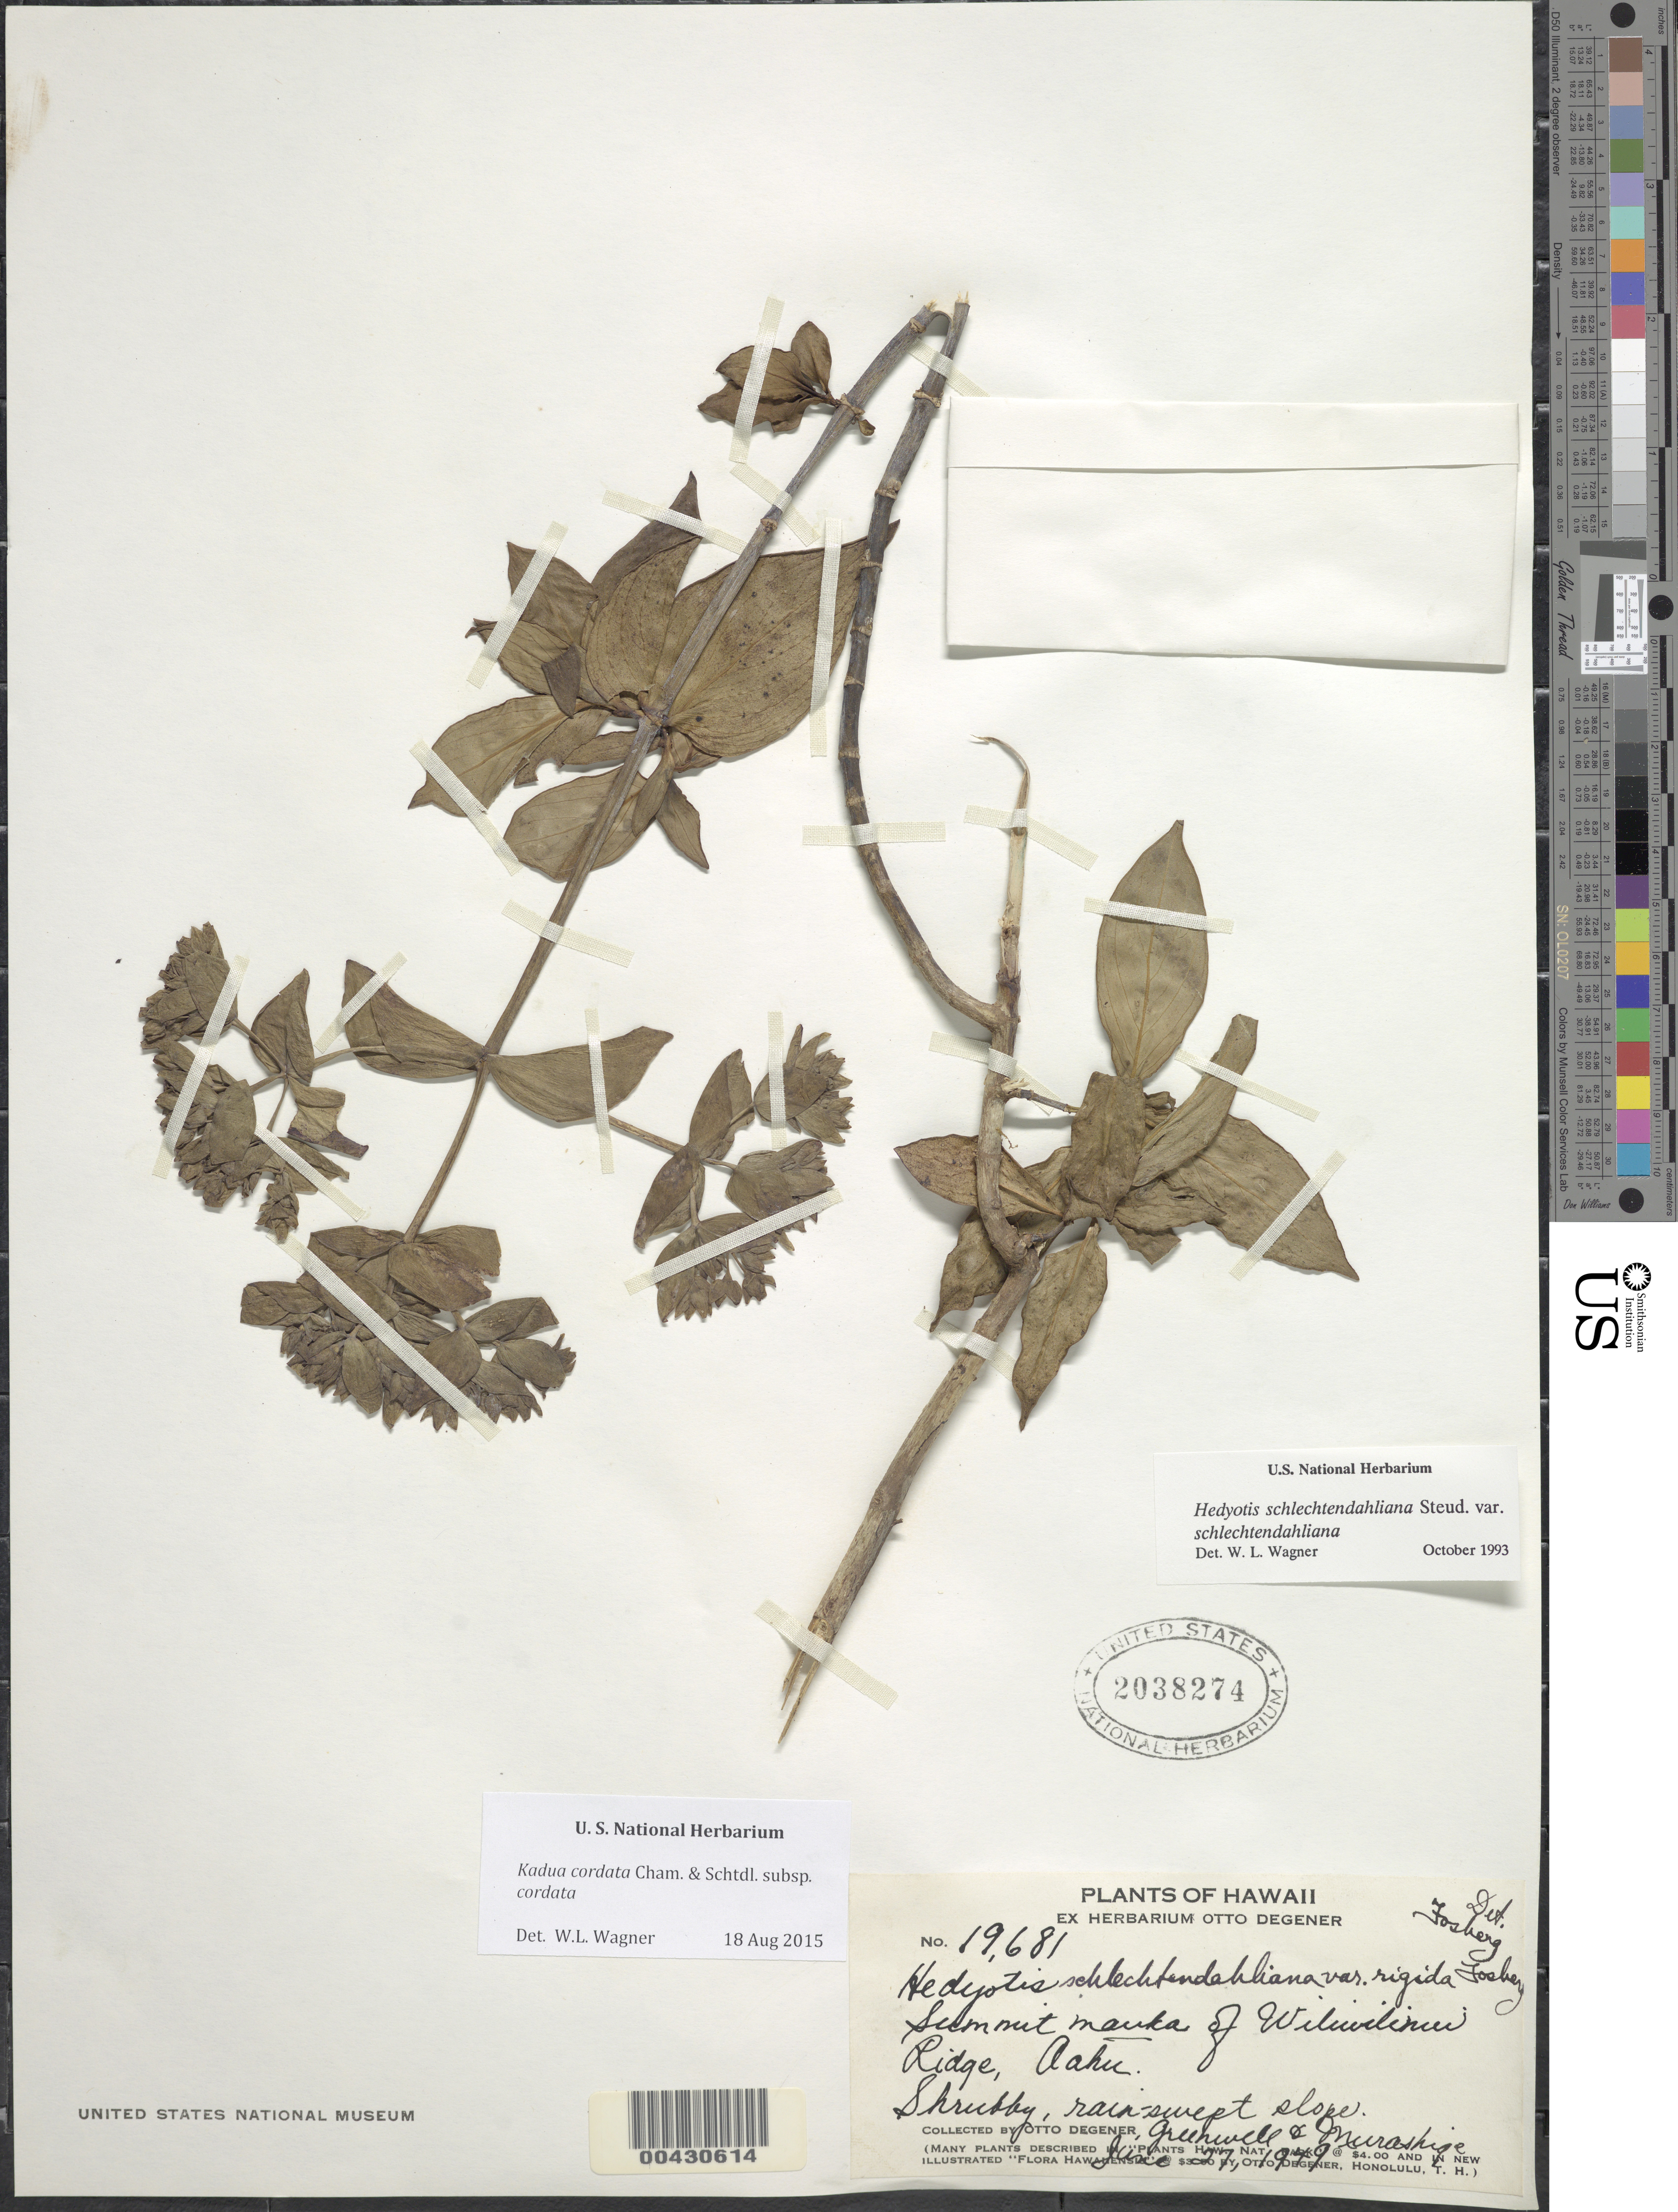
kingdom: Plantae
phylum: Tracheophyta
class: Magnoliopsida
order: Gentianales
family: Rubiaceae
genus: Kadua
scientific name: Kadua cordata subsp. cordata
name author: Cham. & Schltdl.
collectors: O. Degener, -. Greenwell & Murashige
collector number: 19681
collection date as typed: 17 Jun 1949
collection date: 1949-06-17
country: United States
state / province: Hawaii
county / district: Honolulu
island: Oahu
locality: Summit mauka of Wiliwilinui Ridge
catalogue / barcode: US 2038274